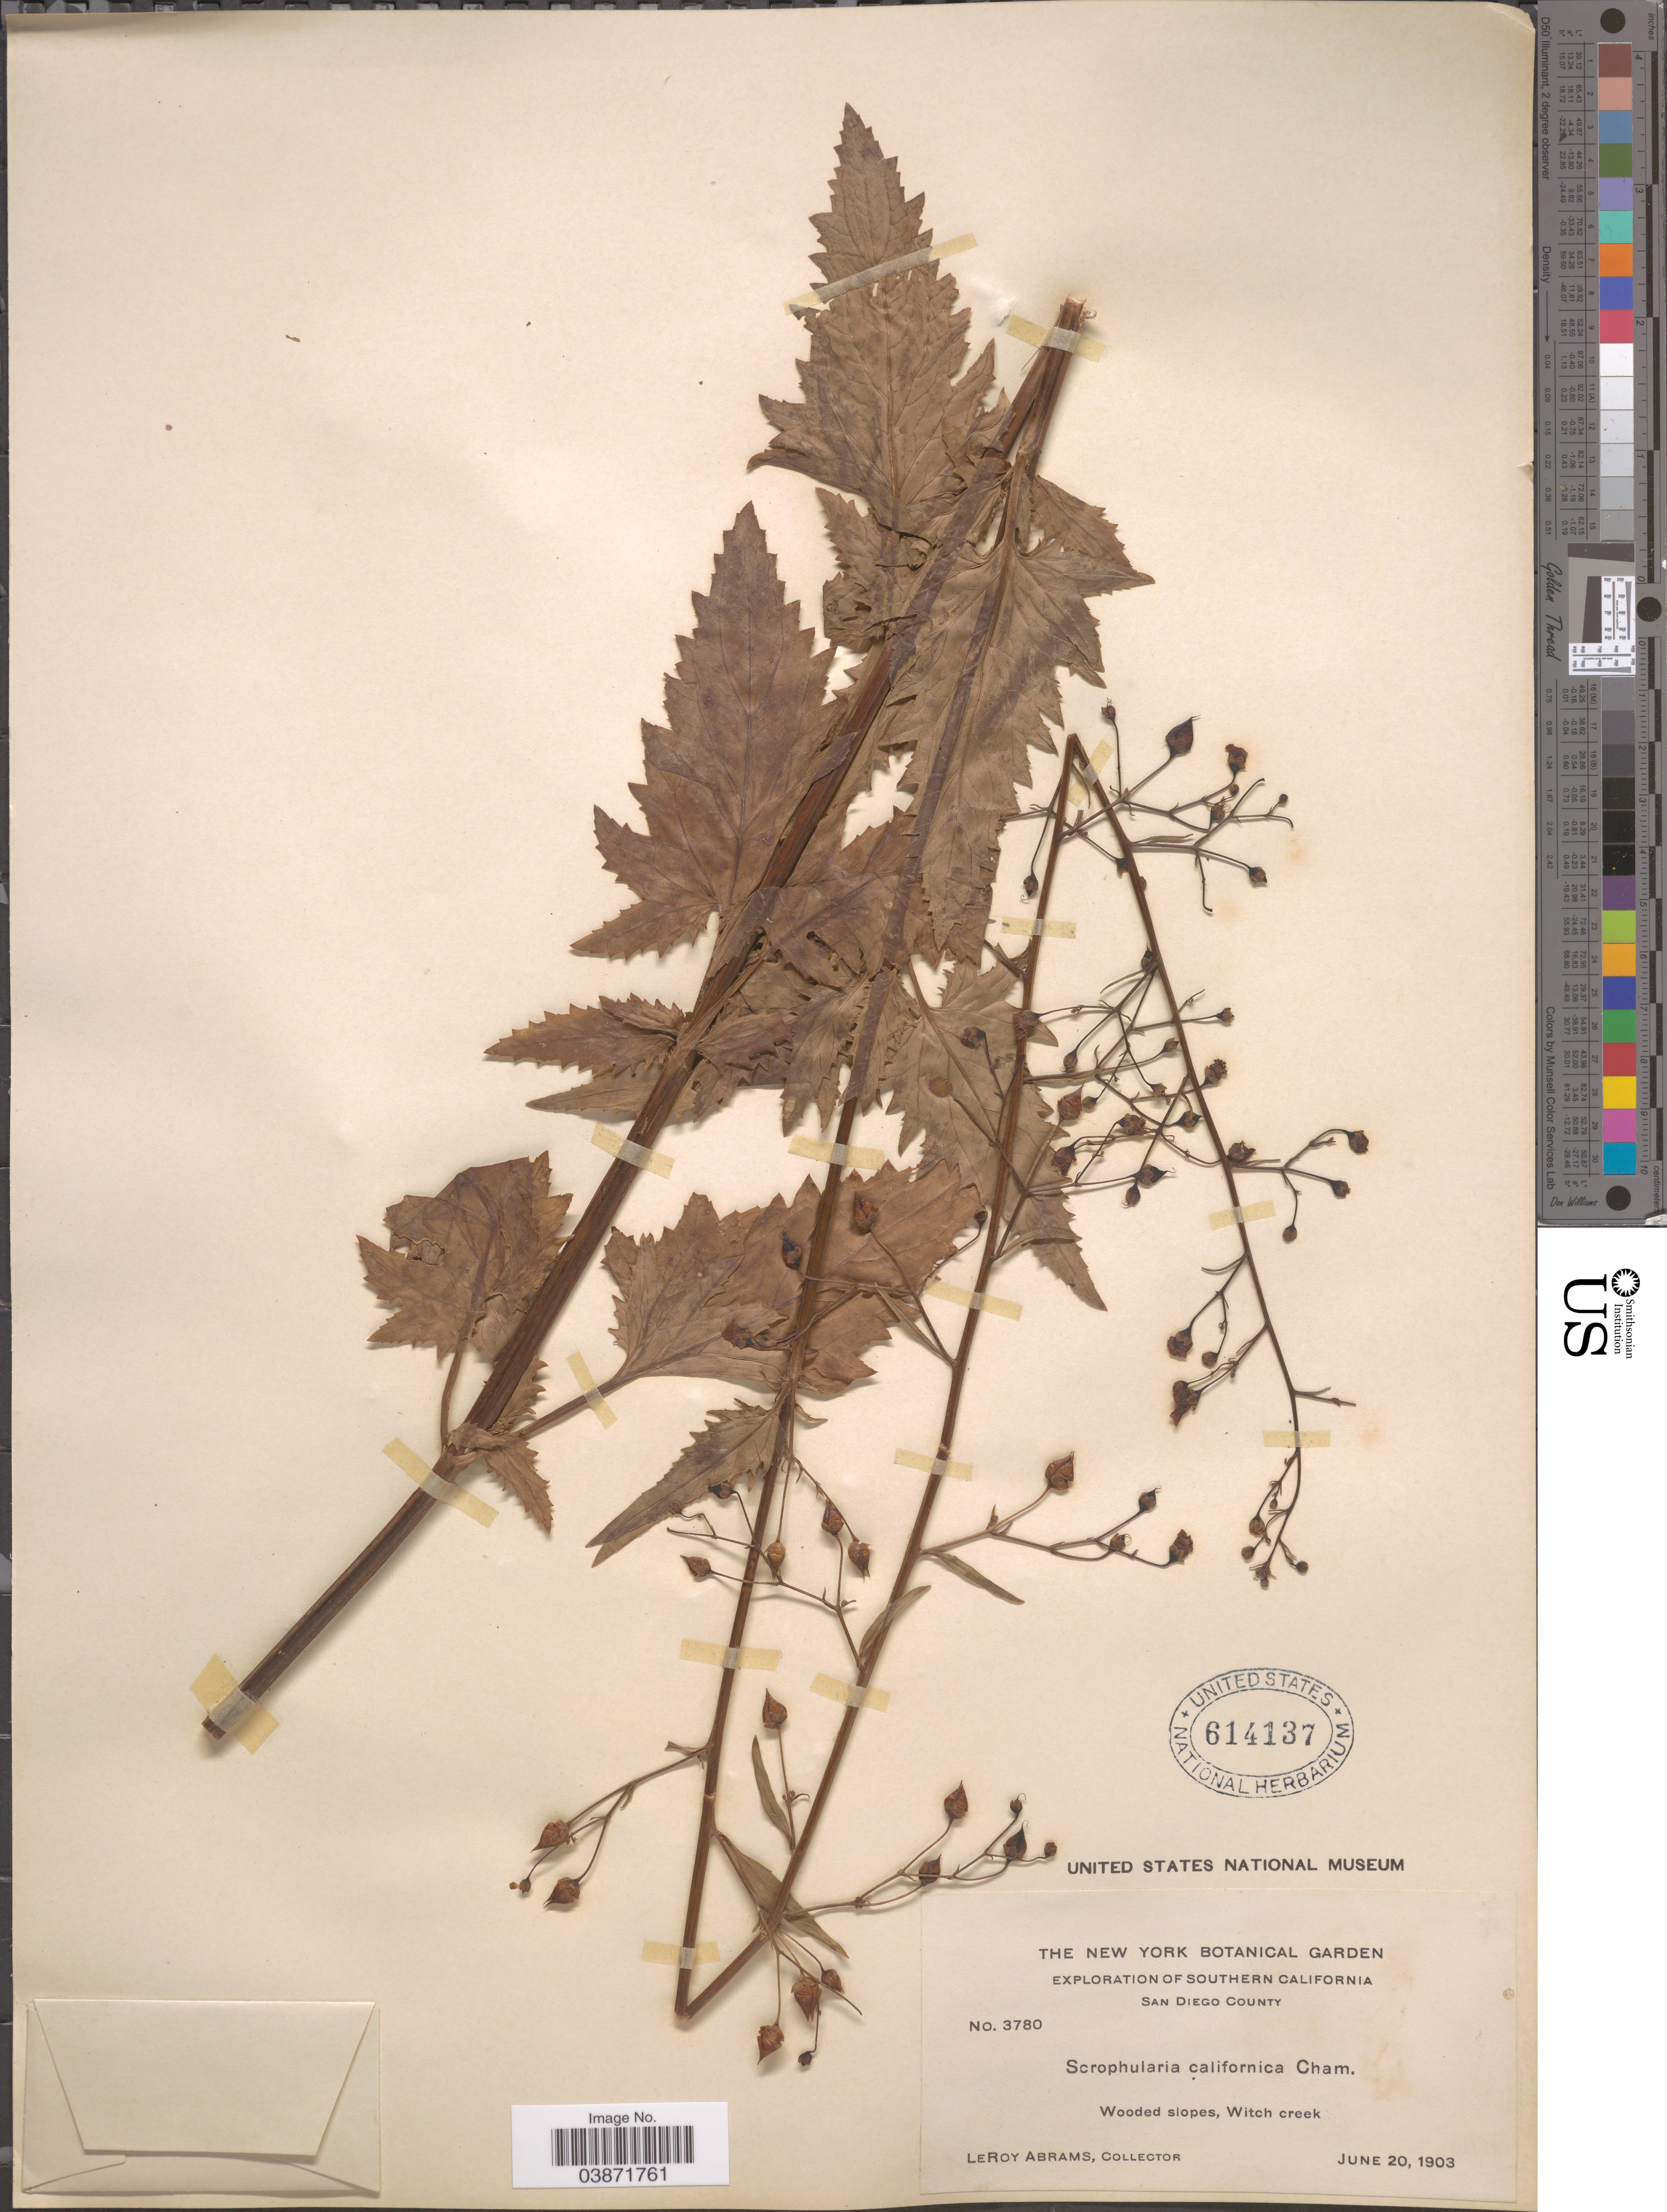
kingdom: Plantae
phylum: Tracheophyta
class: Magnoliopsida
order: Lamiales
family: Scrophulariaceae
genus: Scrophularia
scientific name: Scrophularia californica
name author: Cham. & Schltdl.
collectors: L. Abrams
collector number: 3780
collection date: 1903-06-20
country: United States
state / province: California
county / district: San Diego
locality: Southern California. San Diego County. Wooded slopes, Witch creek.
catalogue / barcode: US 614137